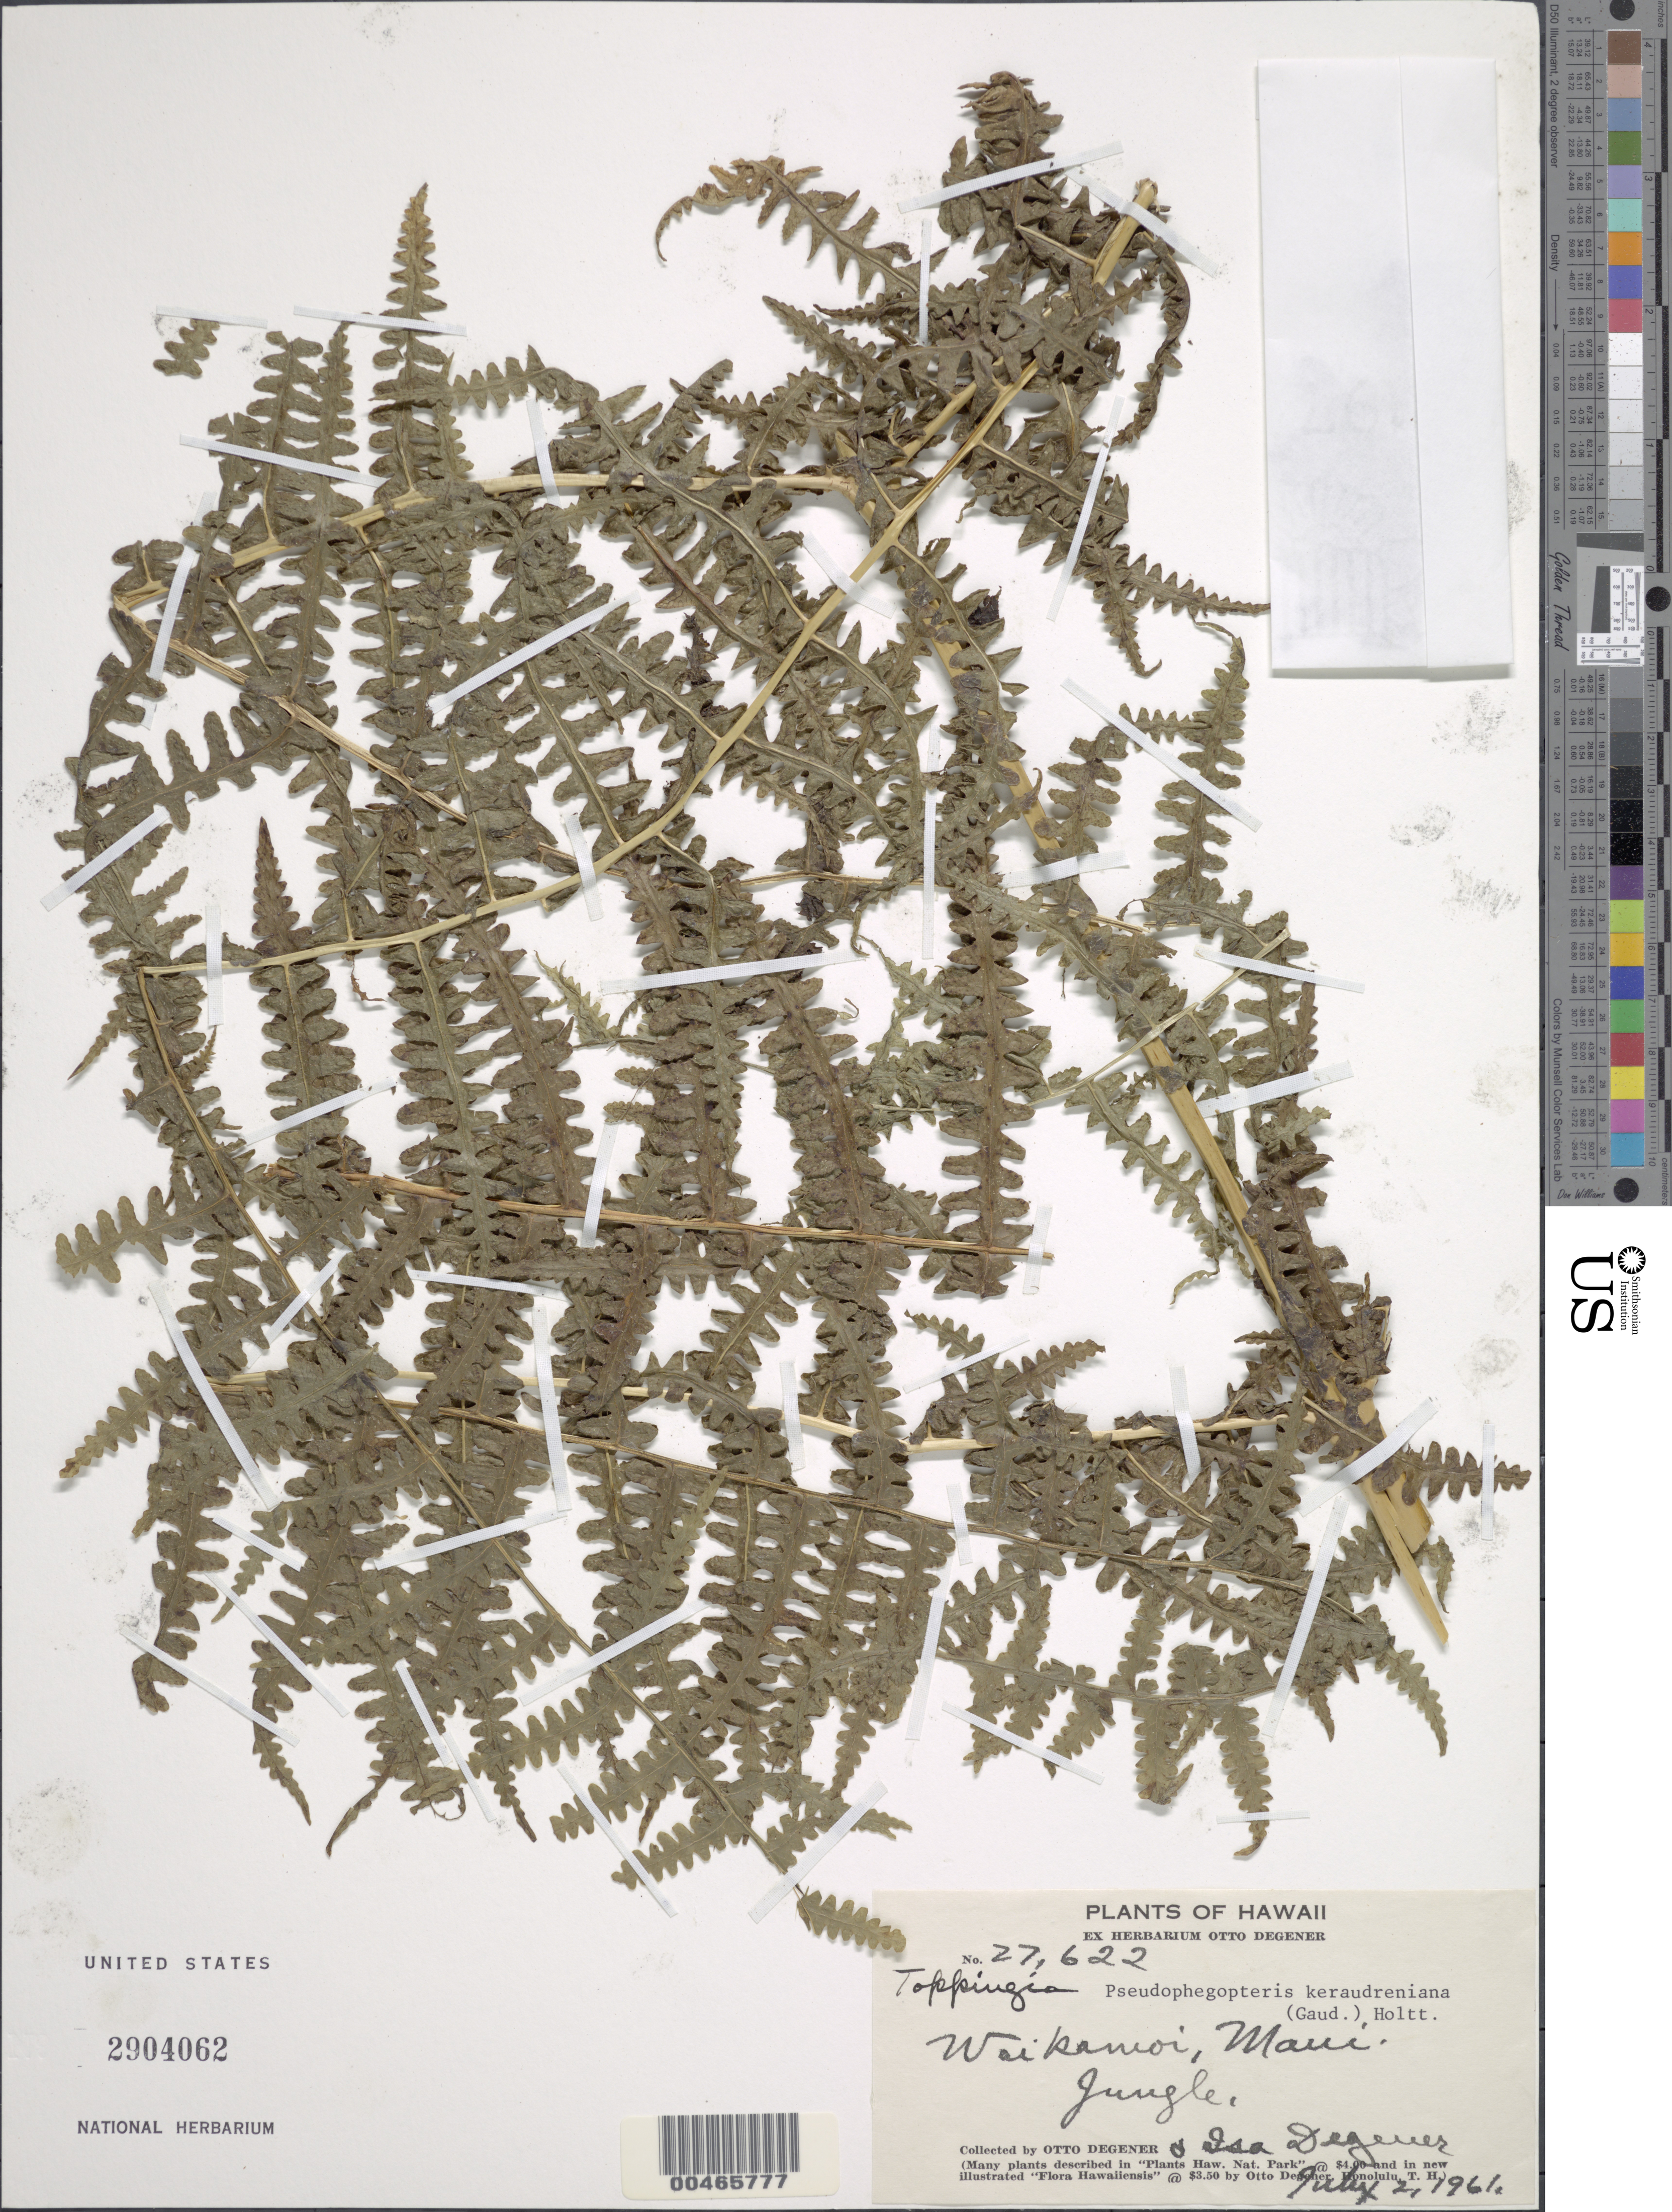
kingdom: Plantae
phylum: Tracheophyta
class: Polypodiopsida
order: Polypodiales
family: Thelypteridaceae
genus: Pseudophegopteris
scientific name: Pseudophegopteris keraudreniana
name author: (Gaudich.) Holttum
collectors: O. Degener & I. Degener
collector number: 27622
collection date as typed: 2 Jul 1961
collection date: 1961-07-02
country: United States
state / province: Hawaii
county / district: Maui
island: Maui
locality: Waikamoi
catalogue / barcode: US 2904062